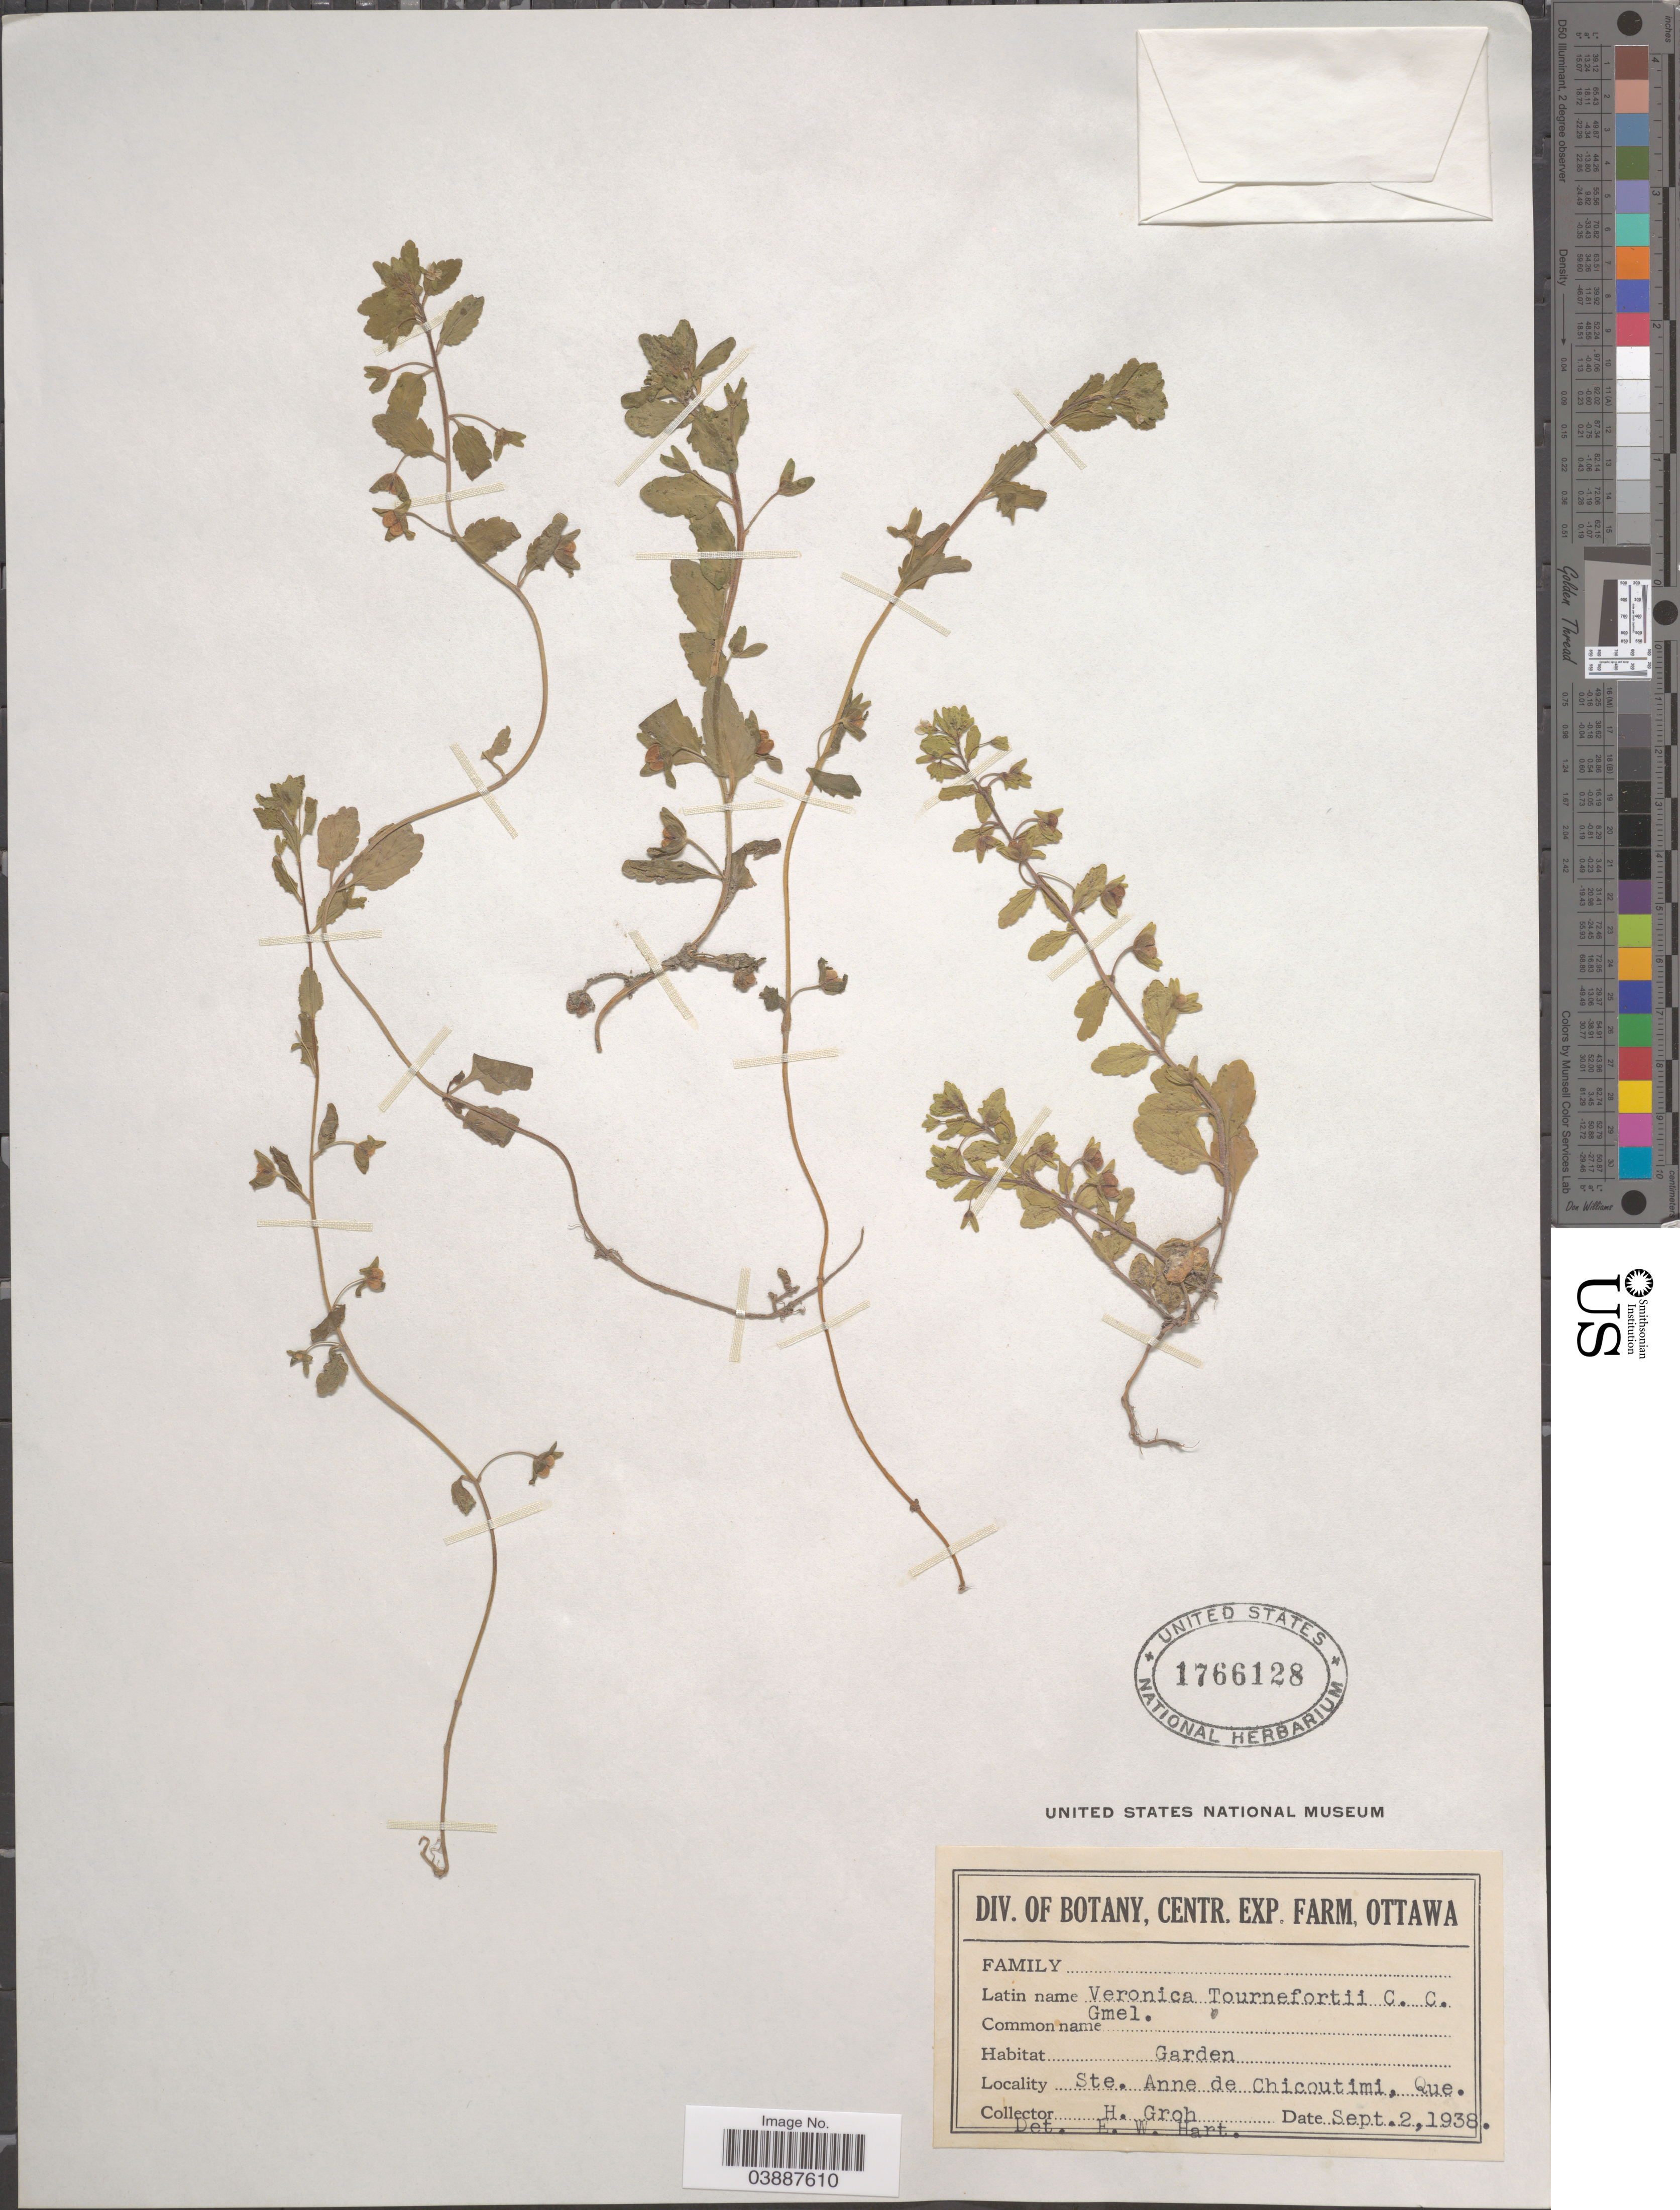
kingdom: Plantae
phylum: Tracheophyta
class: Magnoliopsida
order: Lamiales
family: Plantaginaceae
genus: Veronica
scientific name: Veronica persica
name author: Poir.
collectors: H. Groh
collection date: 1938-09-02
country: Canada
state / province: Quebec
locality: Ste. Anne de Chicoutimi.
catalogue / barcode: US 1766128